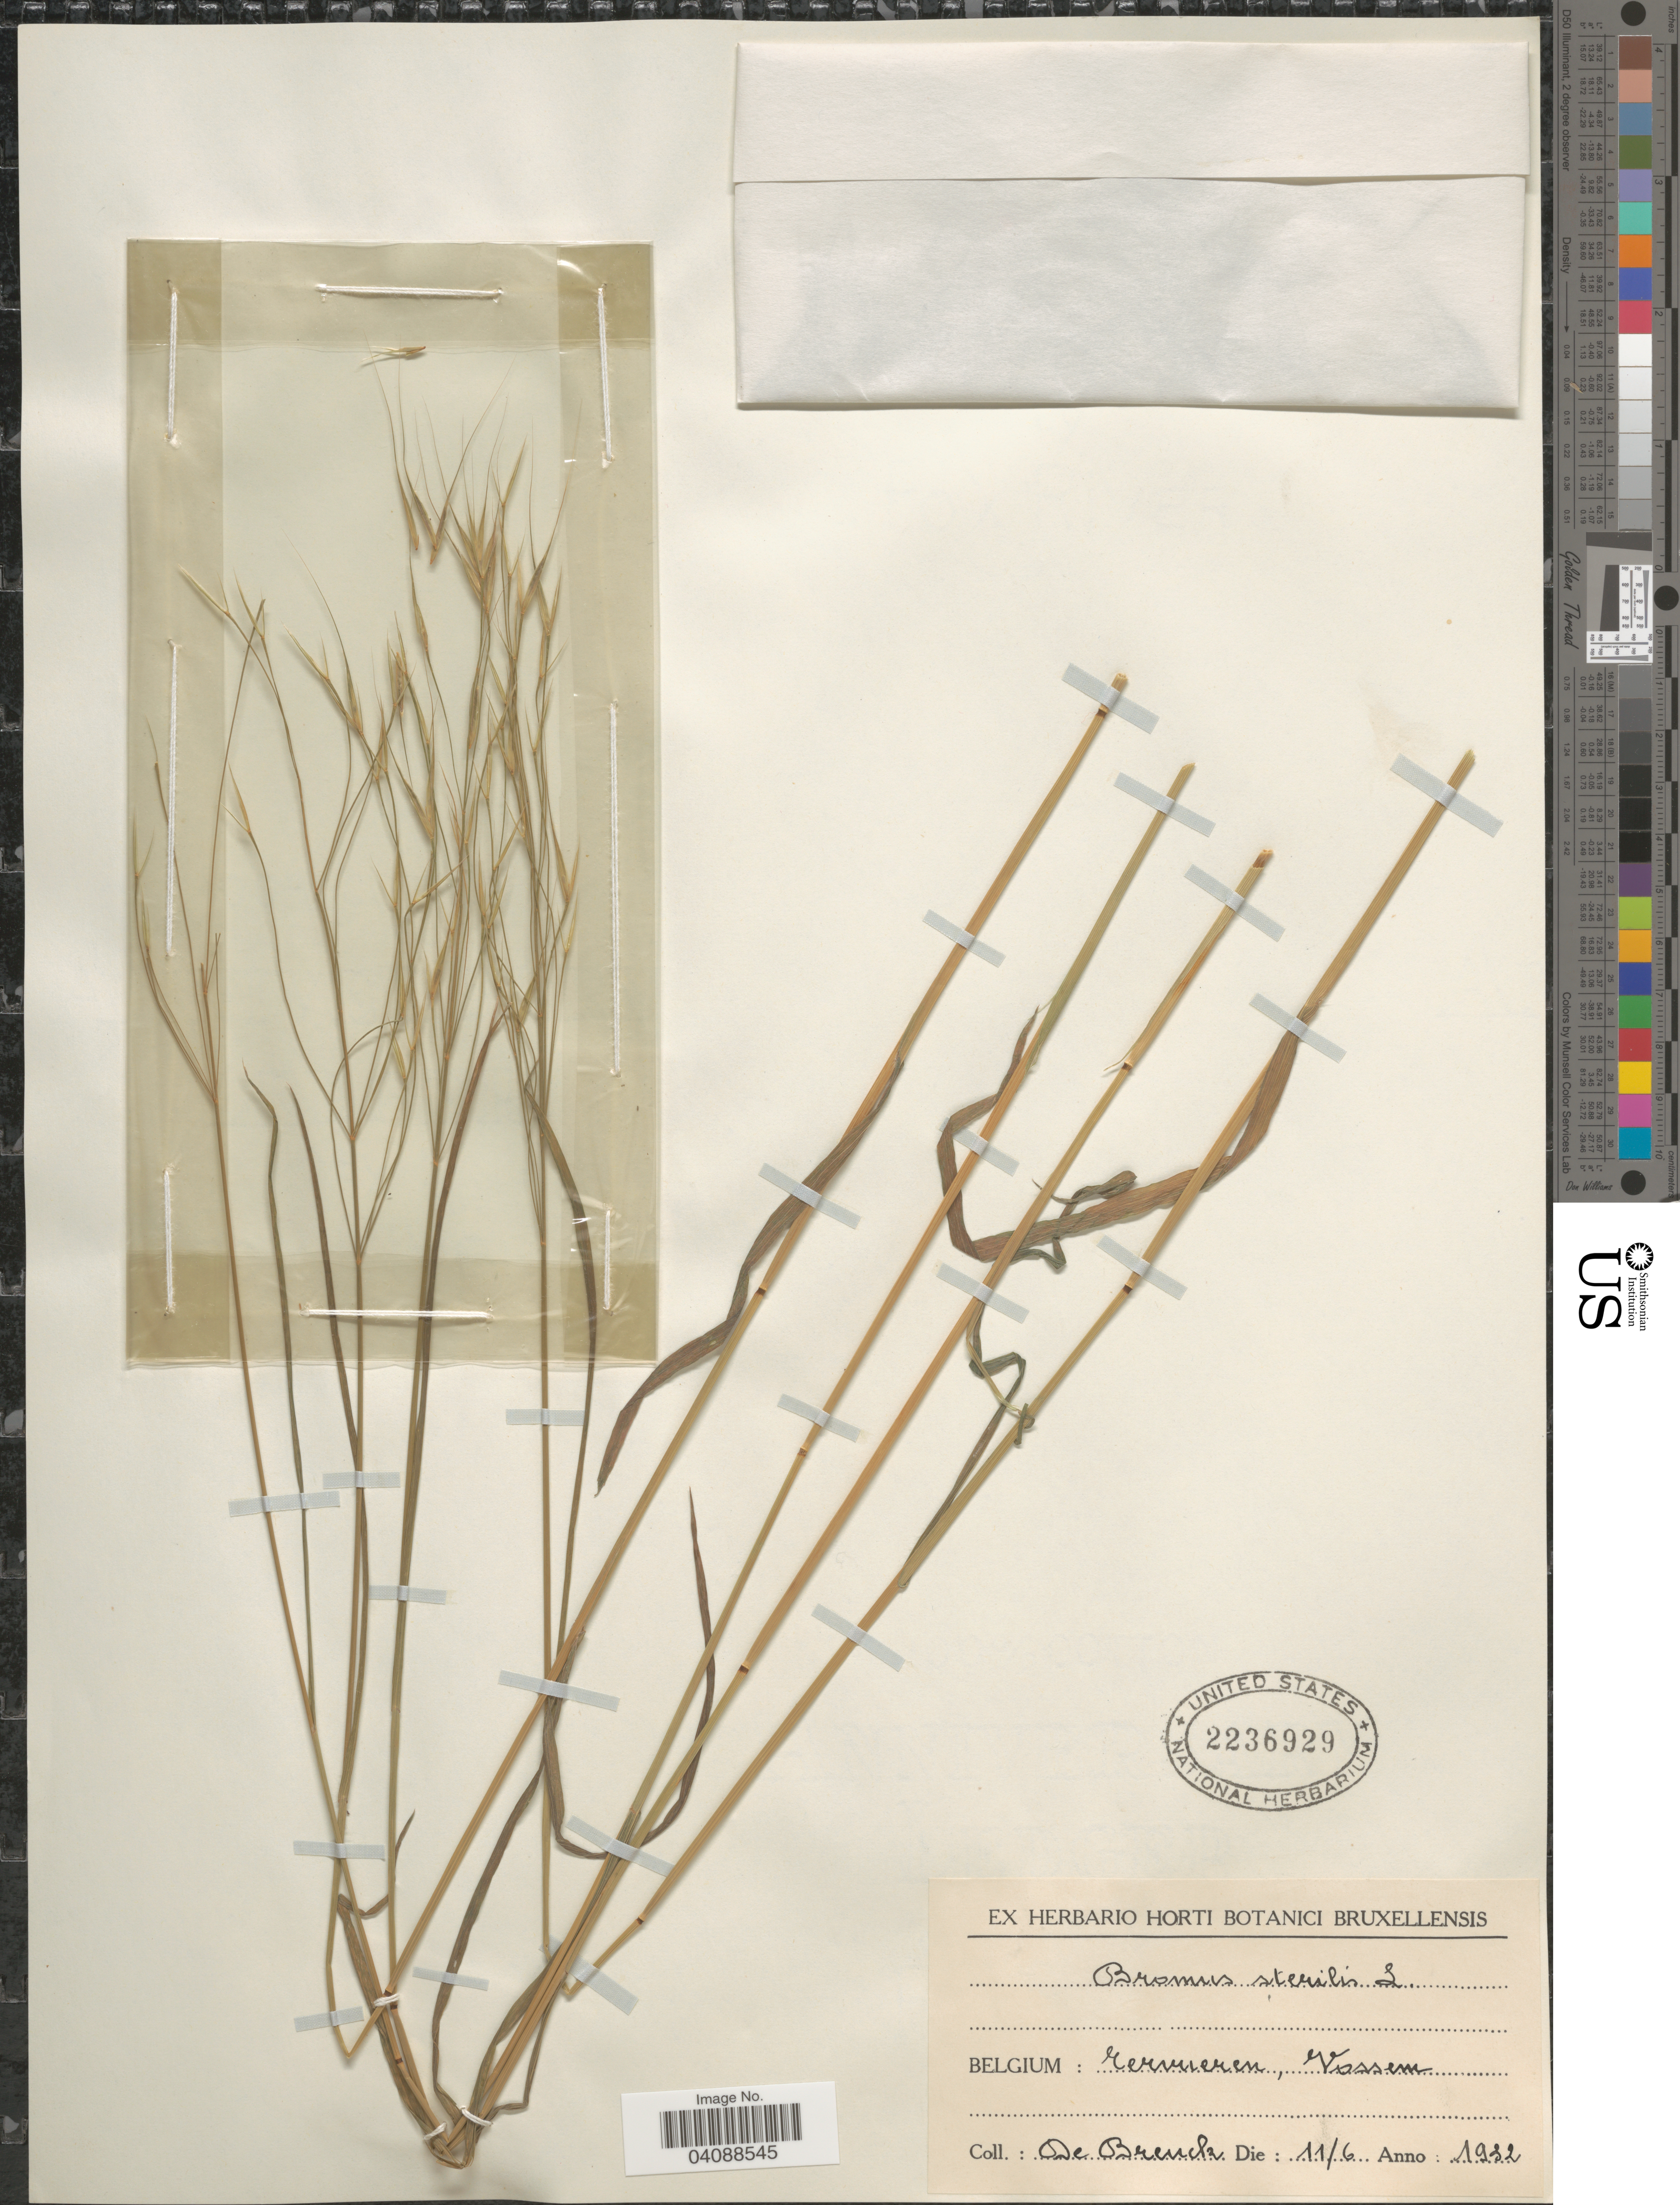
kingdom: Plantae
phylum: Tracheophyta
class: Liliopsida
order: Poales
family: Poaceae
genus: Bromus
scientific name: Bromus sterilis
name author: L.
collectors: L. Brenck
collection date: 1932-06-11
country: Belgium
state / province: Brussels, Capital District of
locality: Tervueren, Vossem.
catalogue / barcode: US 2236929